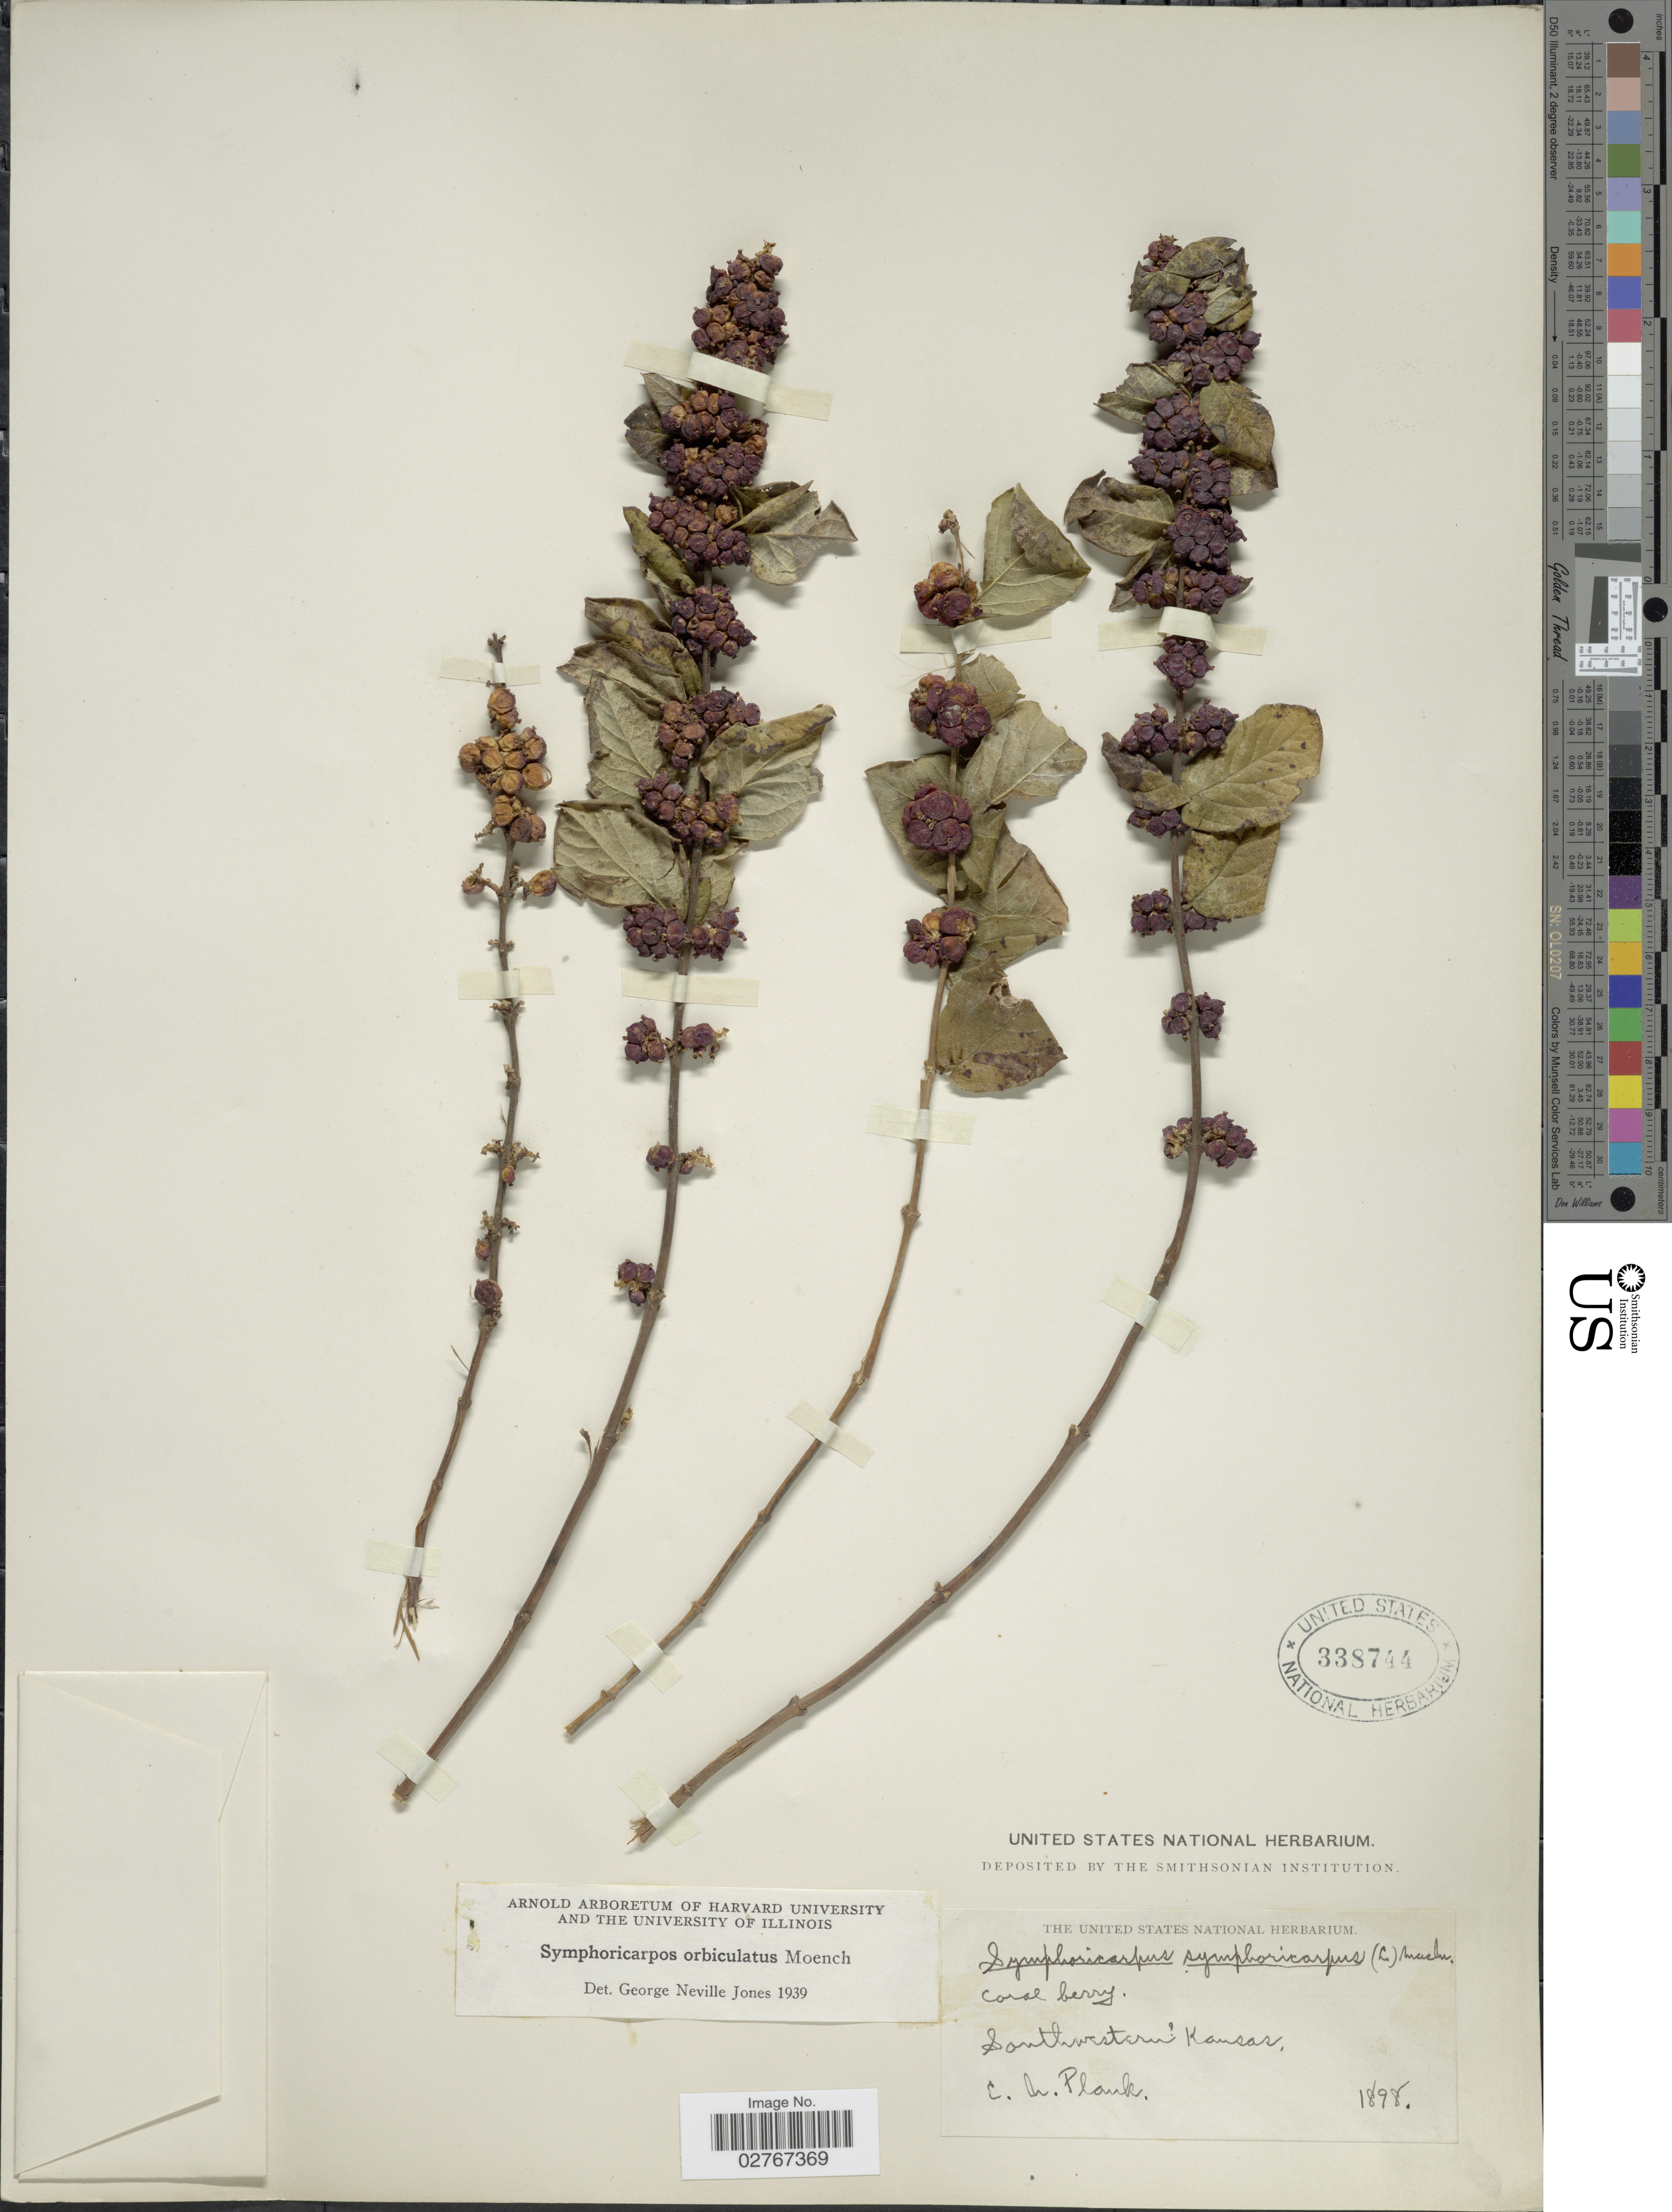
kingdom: Plantae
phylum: Tracheophyta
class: Magnoliopsida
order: Dipsacales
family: Caprifoliaceae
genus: Symphoricarpos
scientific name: Symphoricarpos orbiculatus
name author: Moench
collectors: E. Plank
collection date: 1898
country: United States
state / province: Kansas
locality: Southwestern Kansas.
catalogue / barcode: US 338744